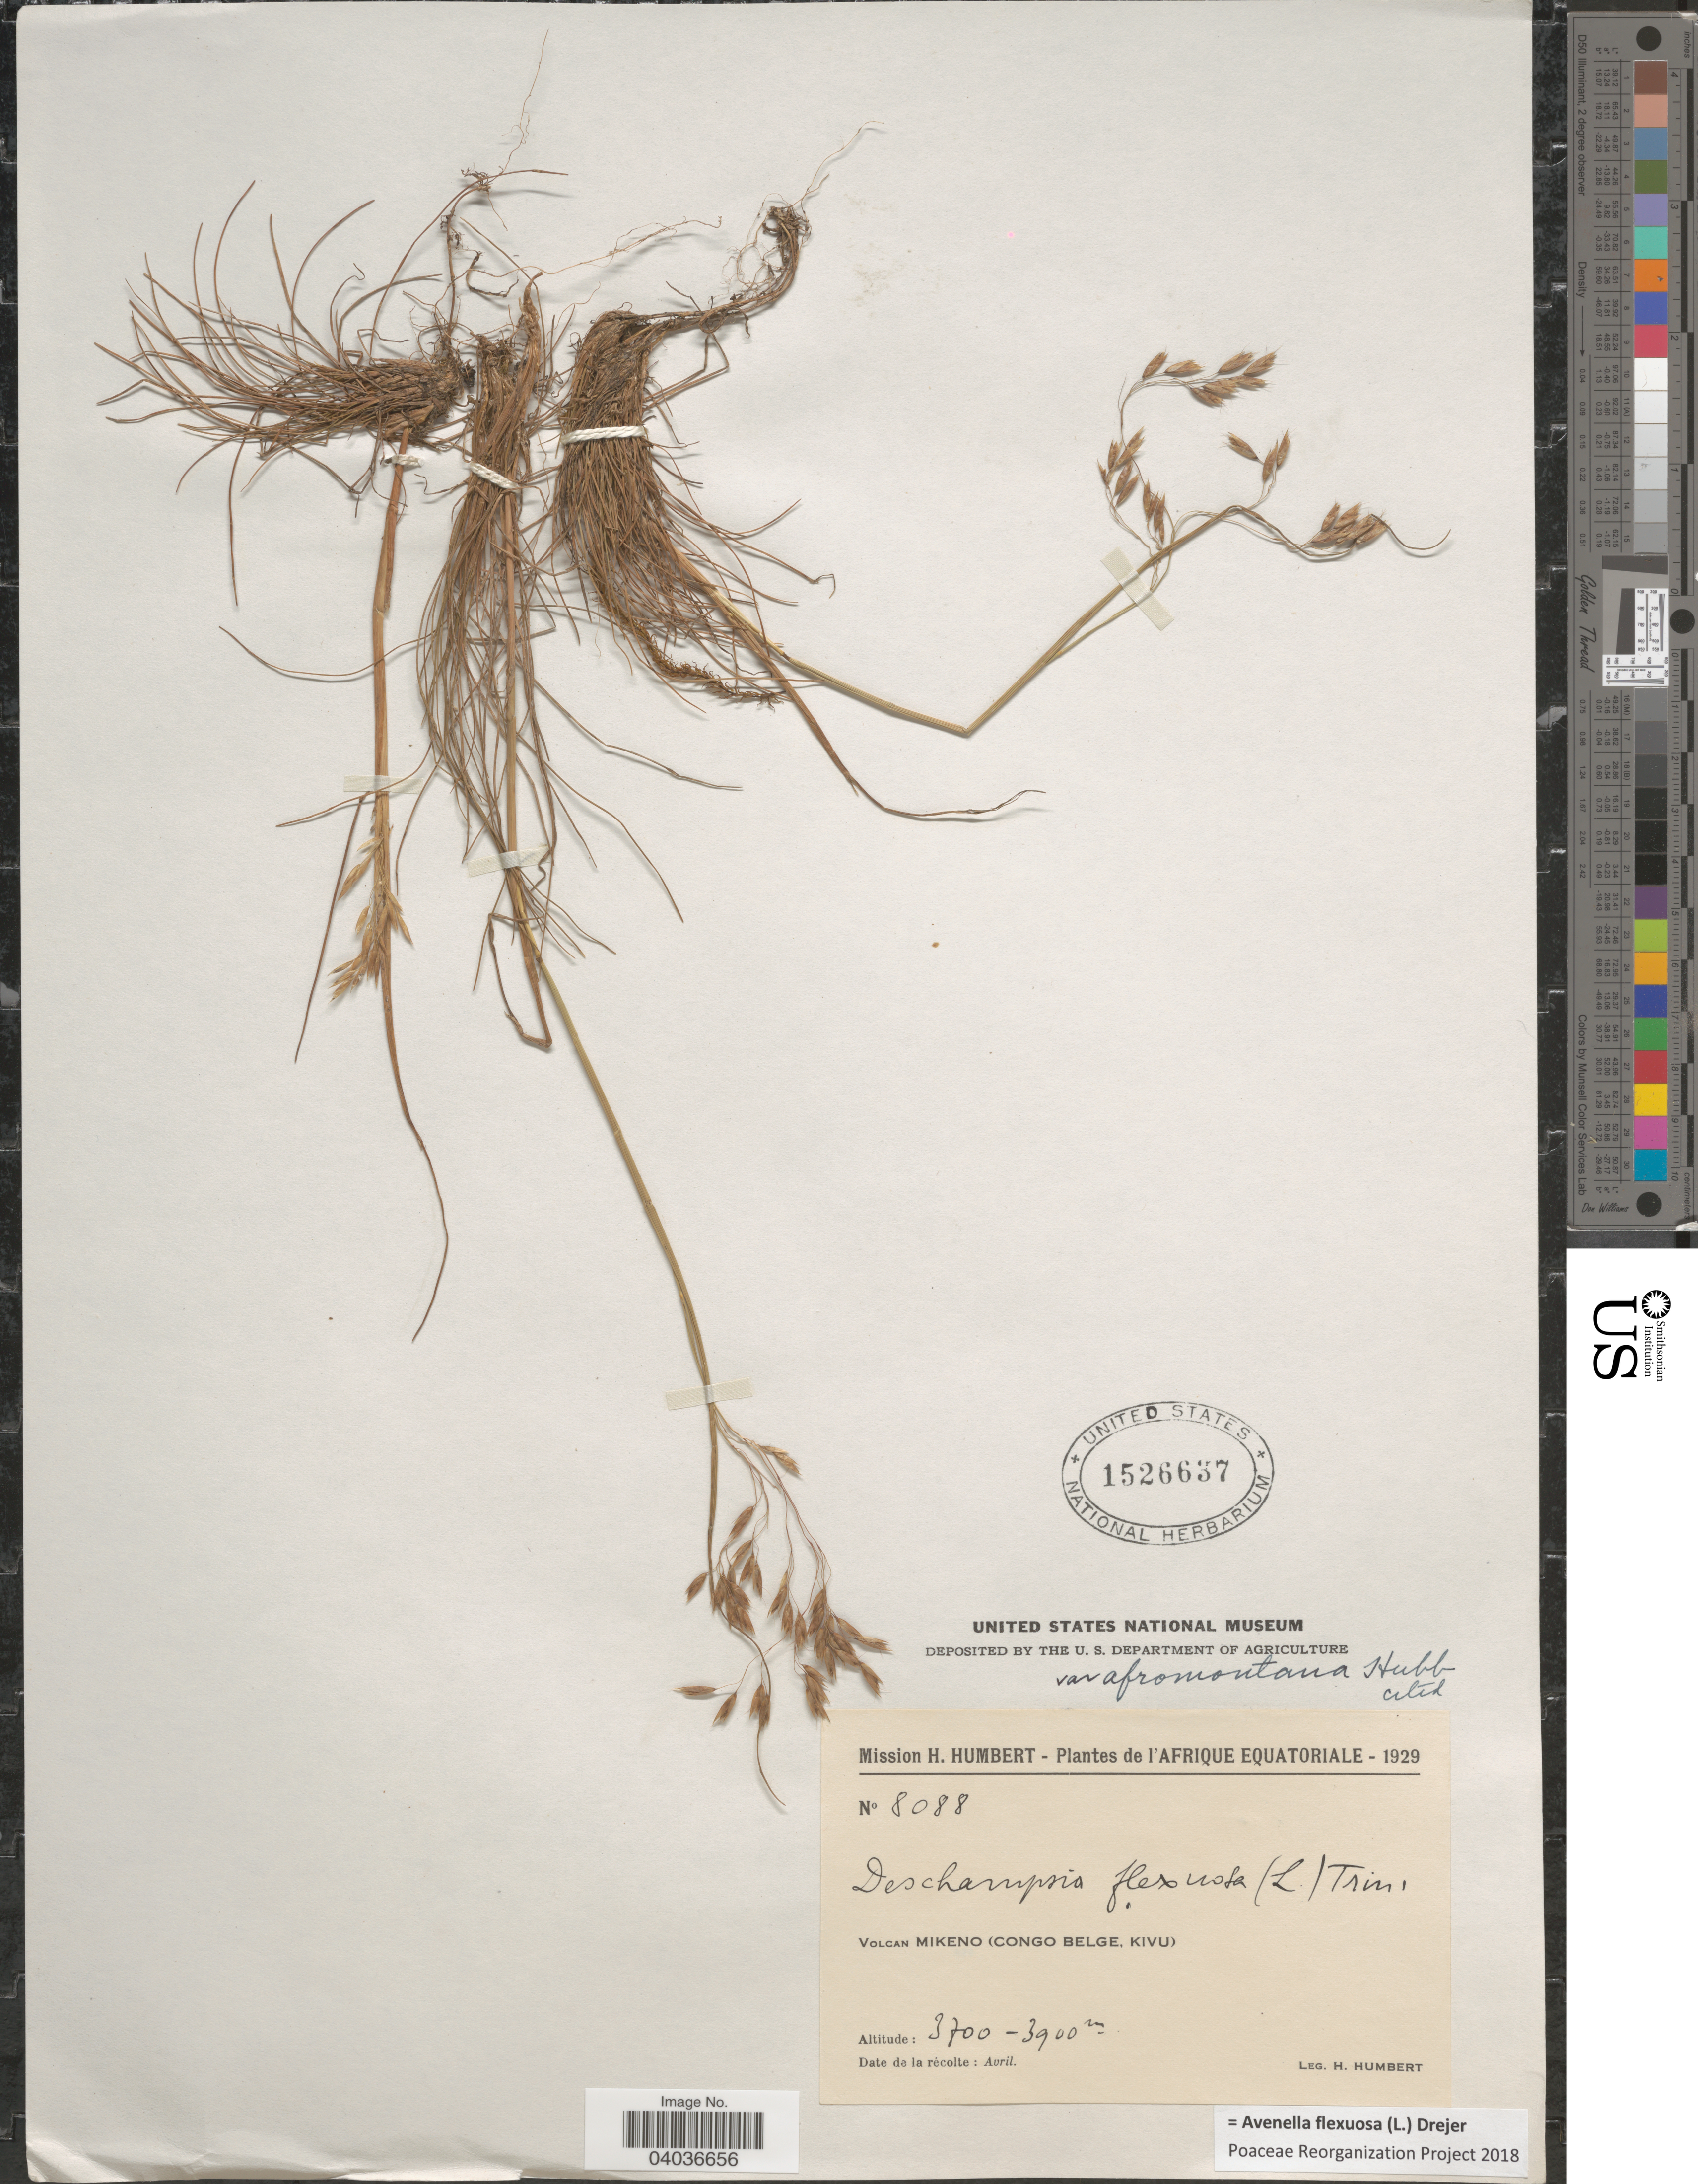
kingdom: Plantae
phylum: Tracheophyta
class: Liliopsida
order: Poales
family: Poaceae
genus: Avenella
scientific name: Avenella flexuosa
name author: (L.) Drejer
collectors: H. Humbert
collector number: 8088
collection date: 1929-04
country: Congo, Democratic Republic of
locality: Afrique Equatoriale. Volcan Mikeno (Congo Belge, Kivu).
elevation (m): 3700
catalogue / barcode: US 1526637